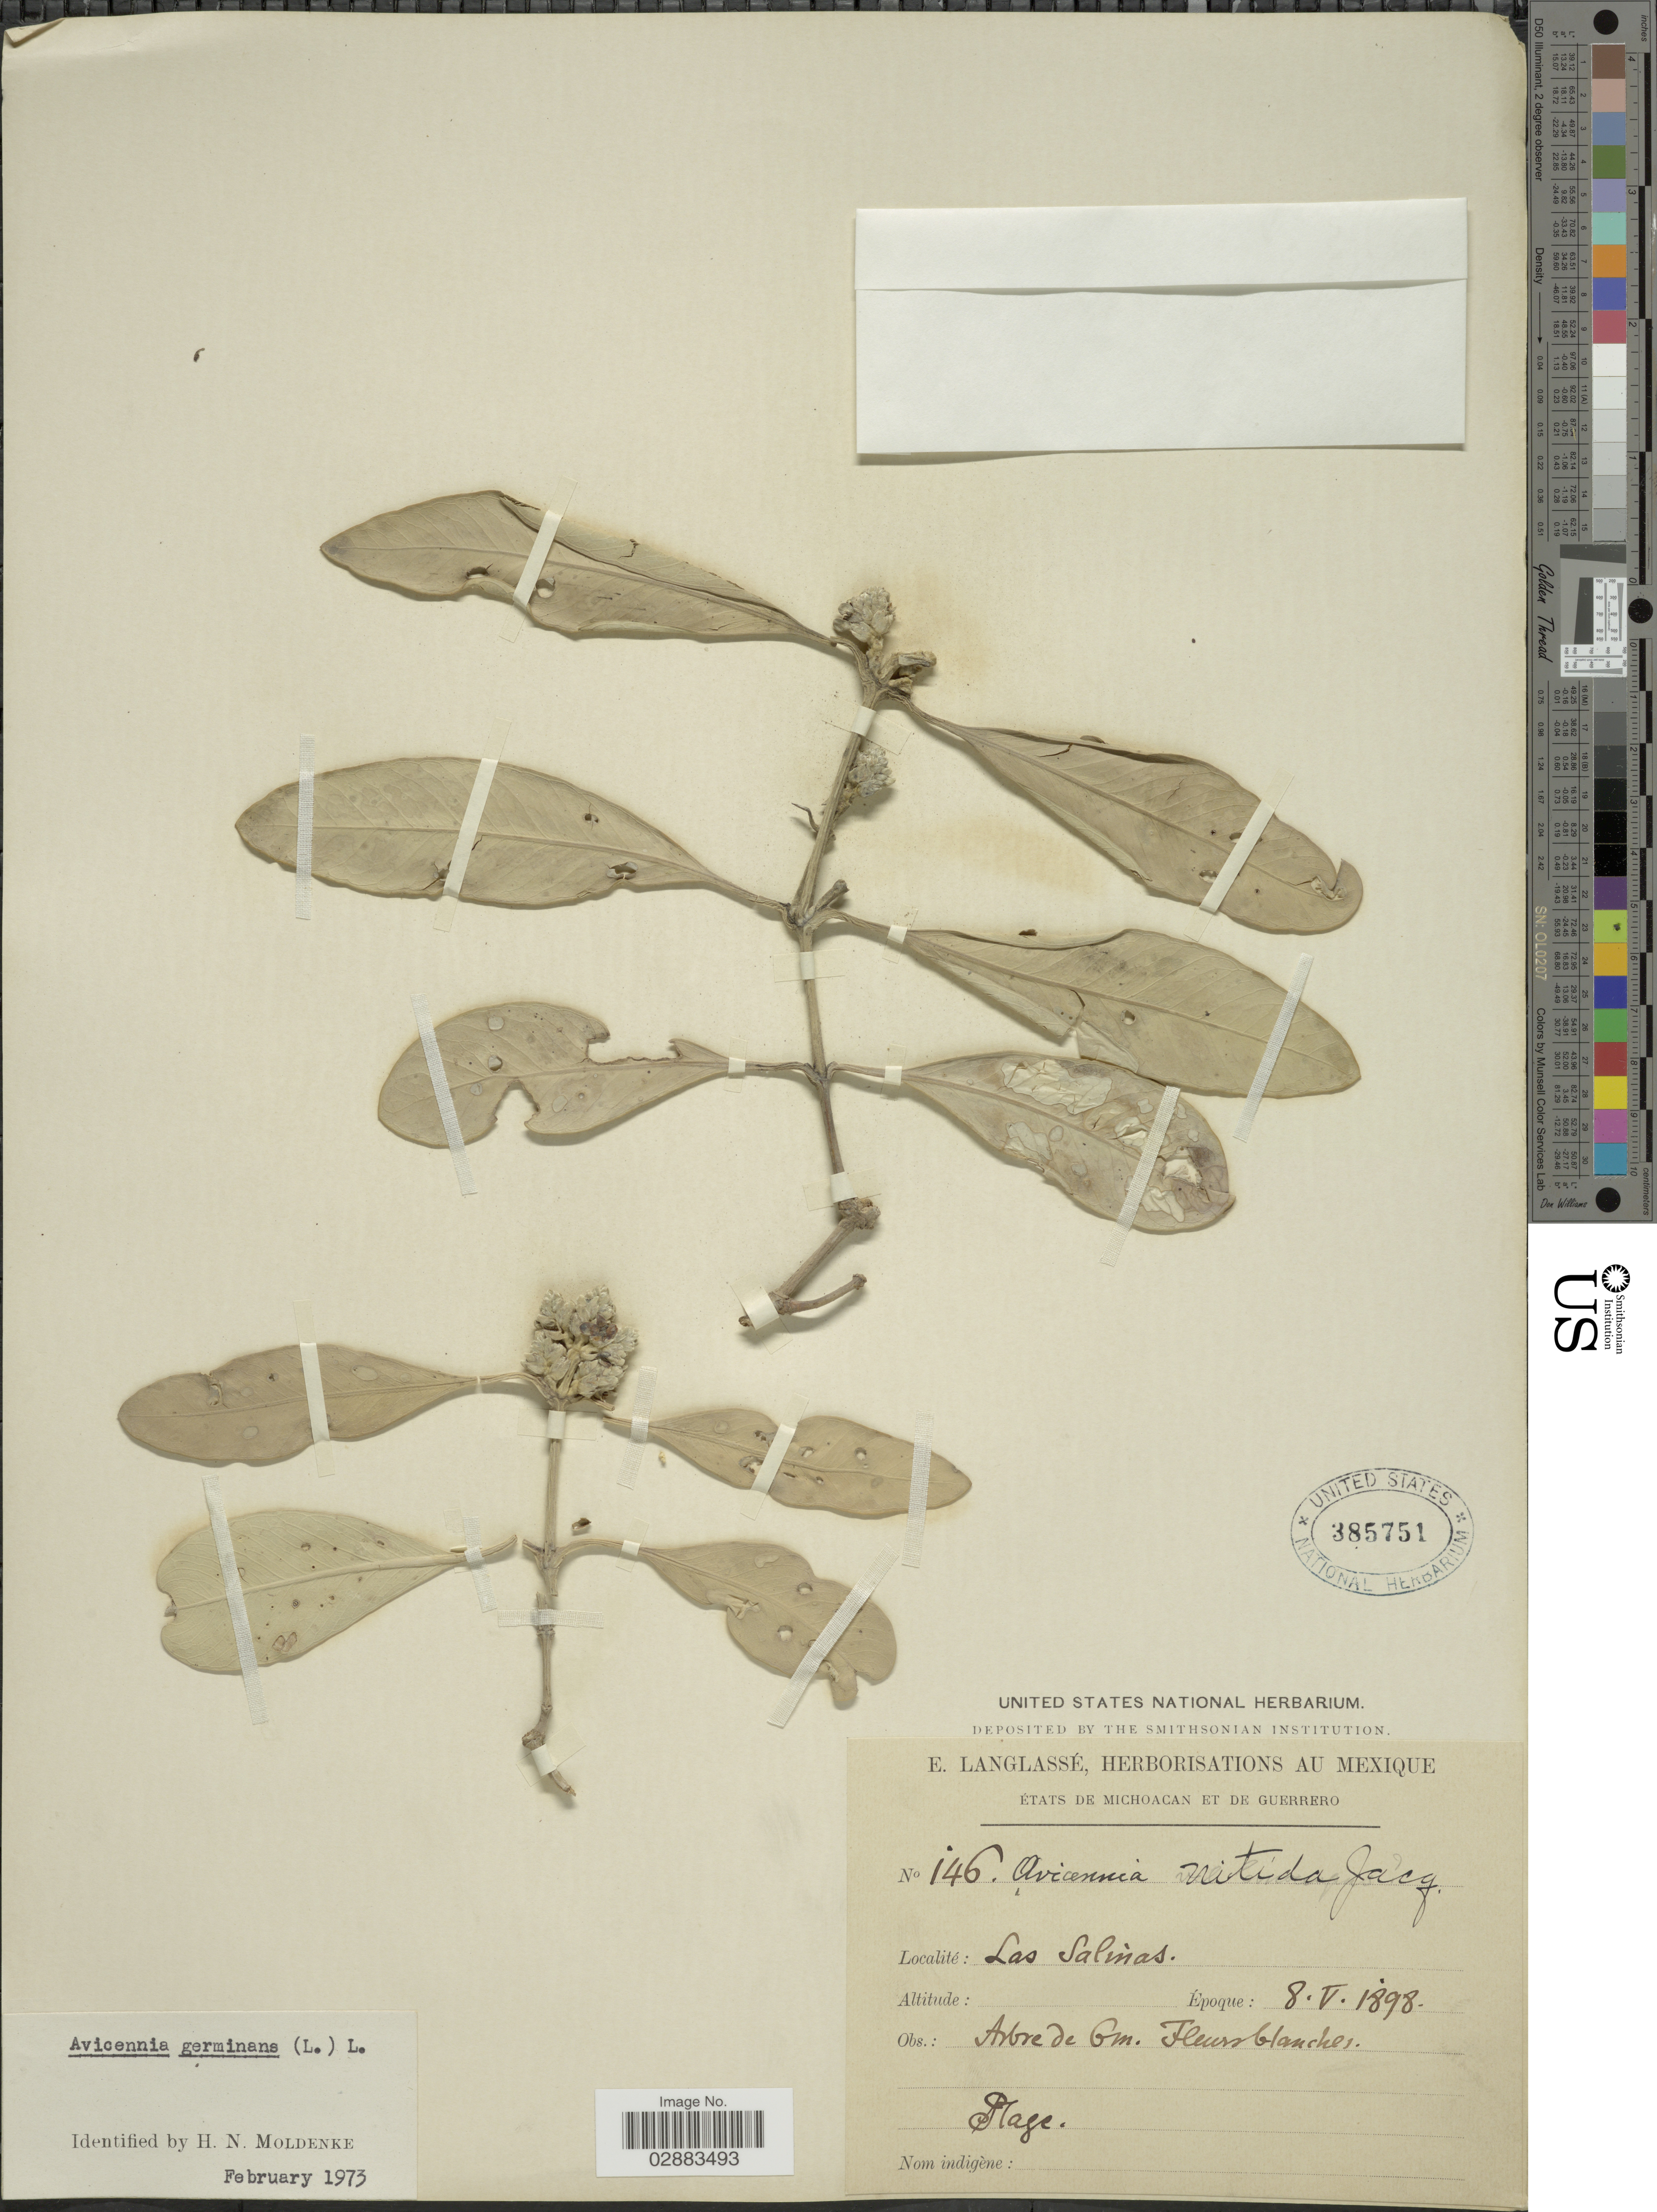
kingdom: Plantae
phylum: Tracheophyta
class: Magnoliopsida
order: Lamiales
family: Acanthaceae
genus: Avicennia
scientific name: Avicennia germinans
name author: (L.) L.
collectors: E. Langlassé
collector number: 146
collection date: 1898-05-08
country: Mexico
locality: États de Michoacan et de Guerrero. Las Salinas.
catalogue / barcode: US 385751